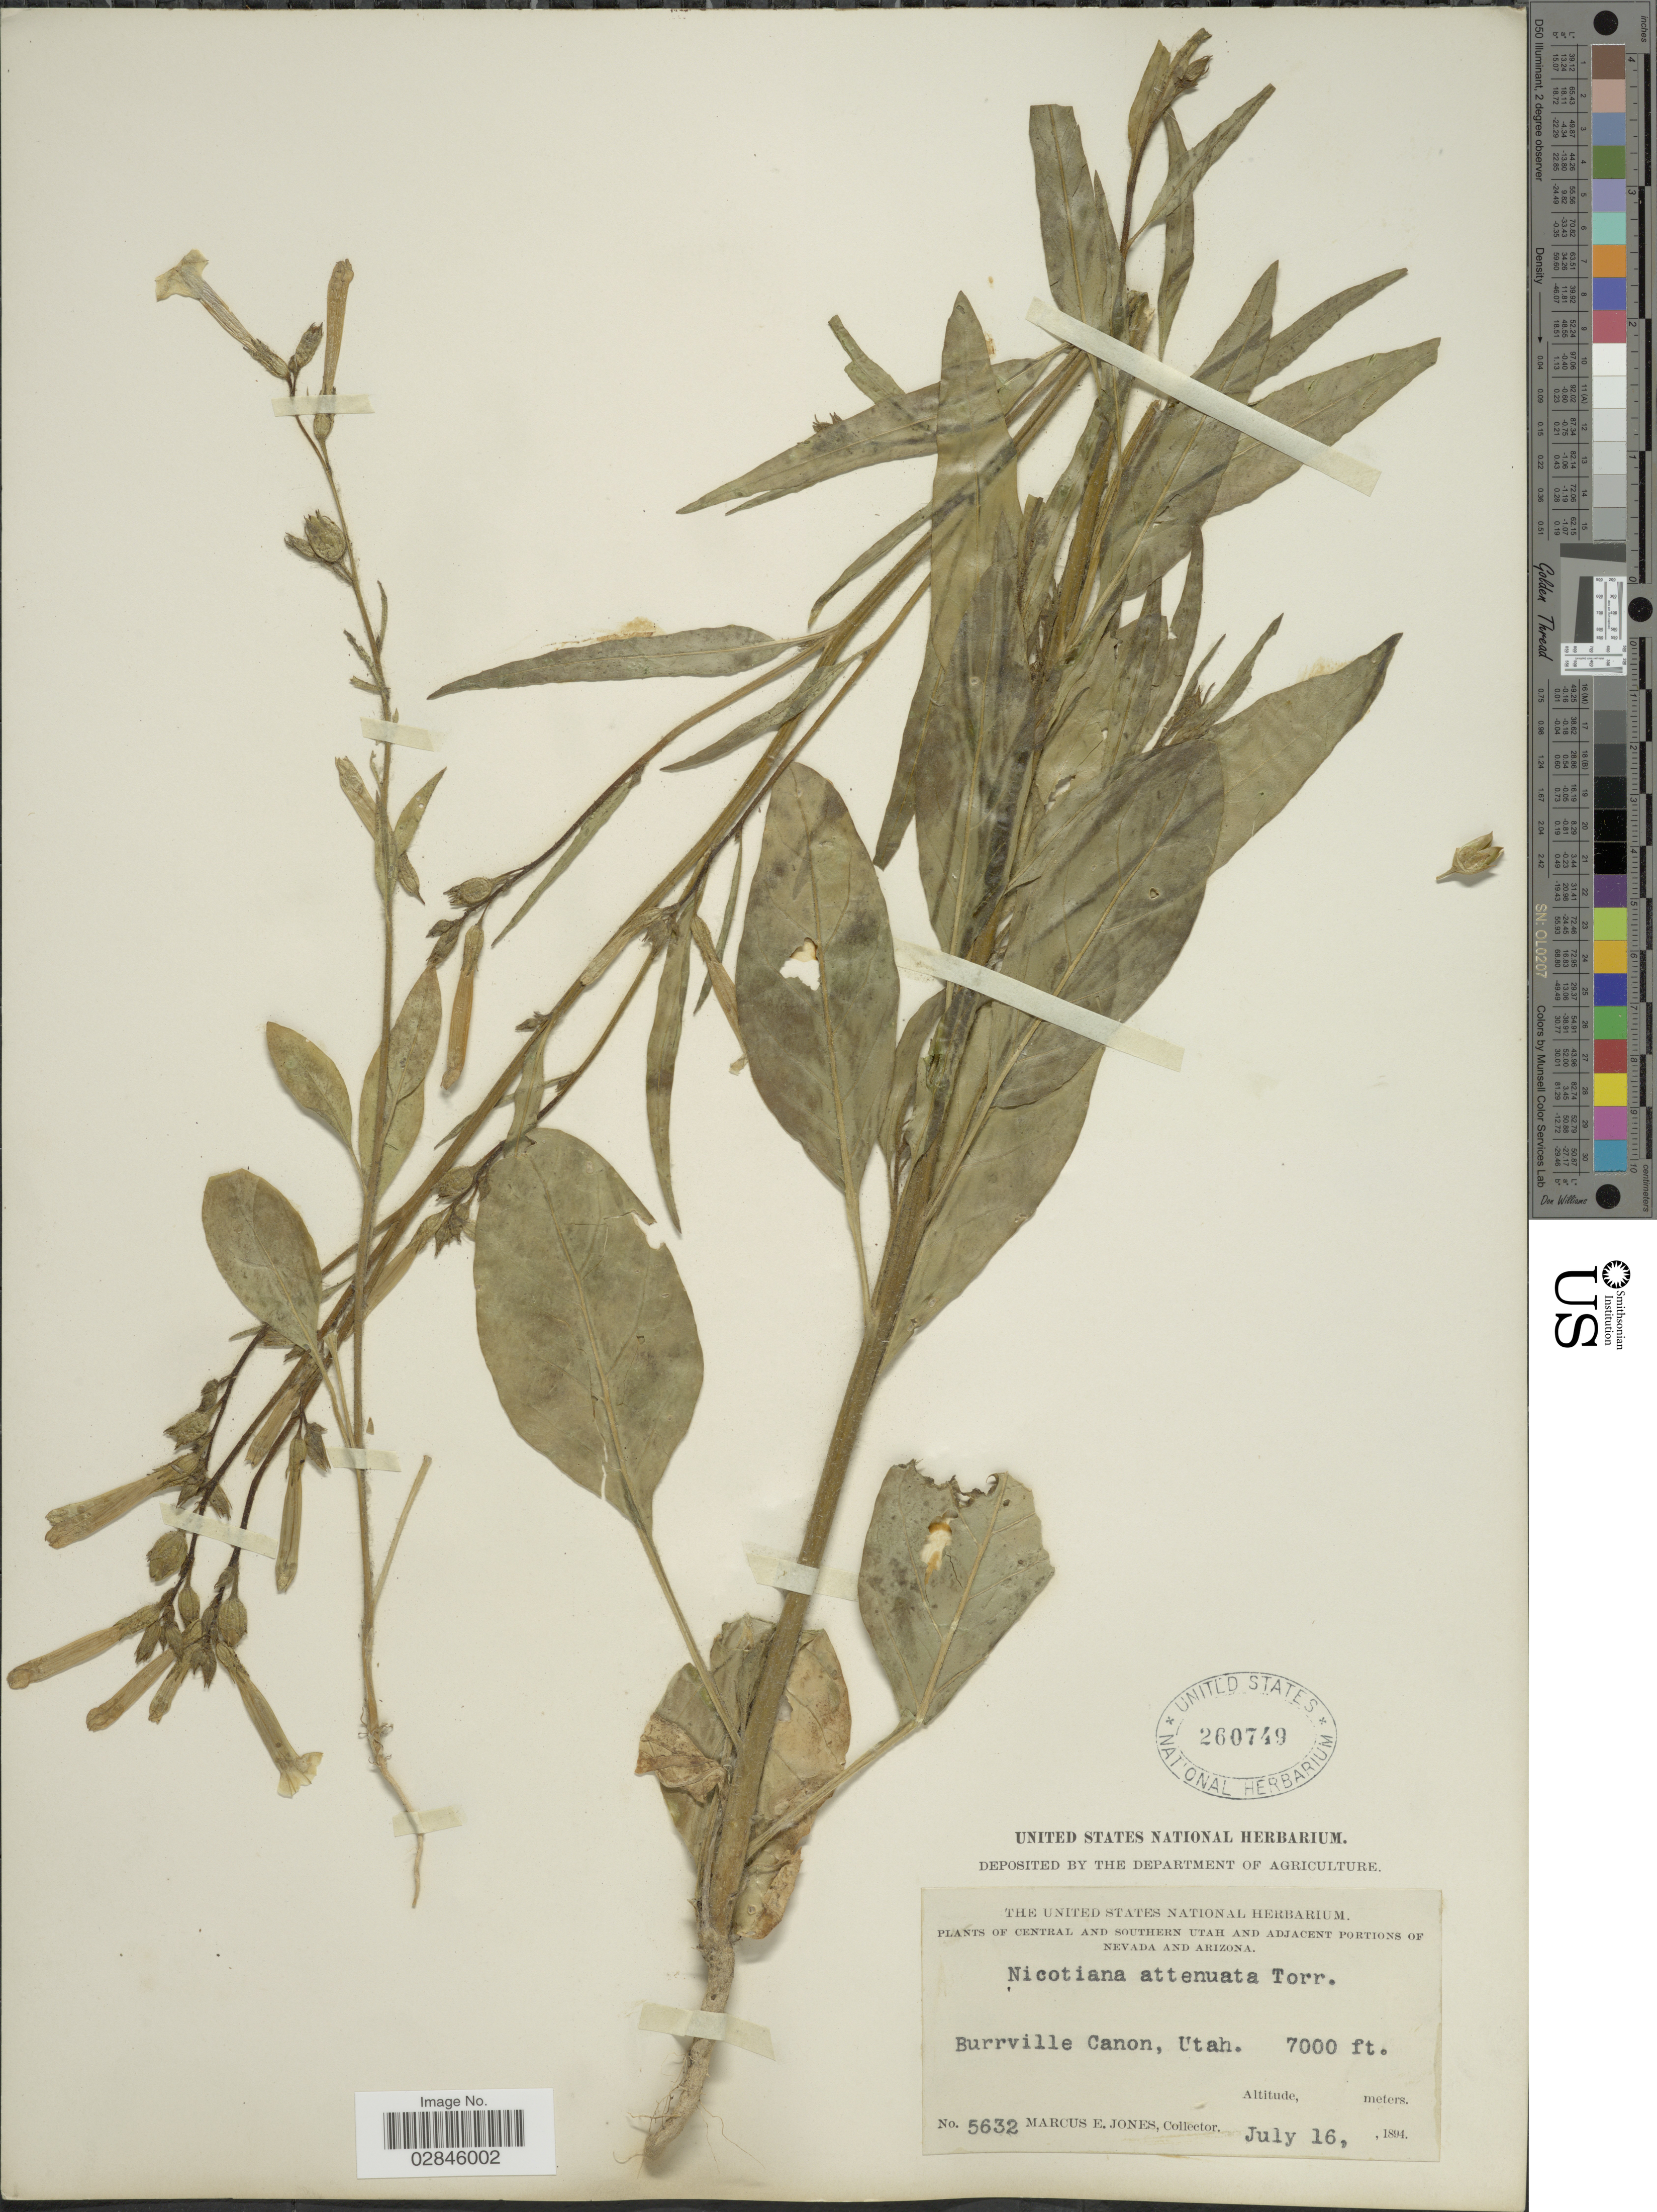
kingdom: Plantae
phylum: Tracheophyta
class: Magnoliopsida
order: Solanales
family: Solanaceae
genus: Nicotiana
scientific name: Nicotiana attenuata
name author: Torr. ex S. Watson in C. King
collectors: M. E. Jones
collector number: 5632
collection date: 1894-07-16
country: United States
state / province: Utah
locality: Central and Southern Utah. Burrville Canon.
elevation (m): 2134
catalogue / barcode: US 260749